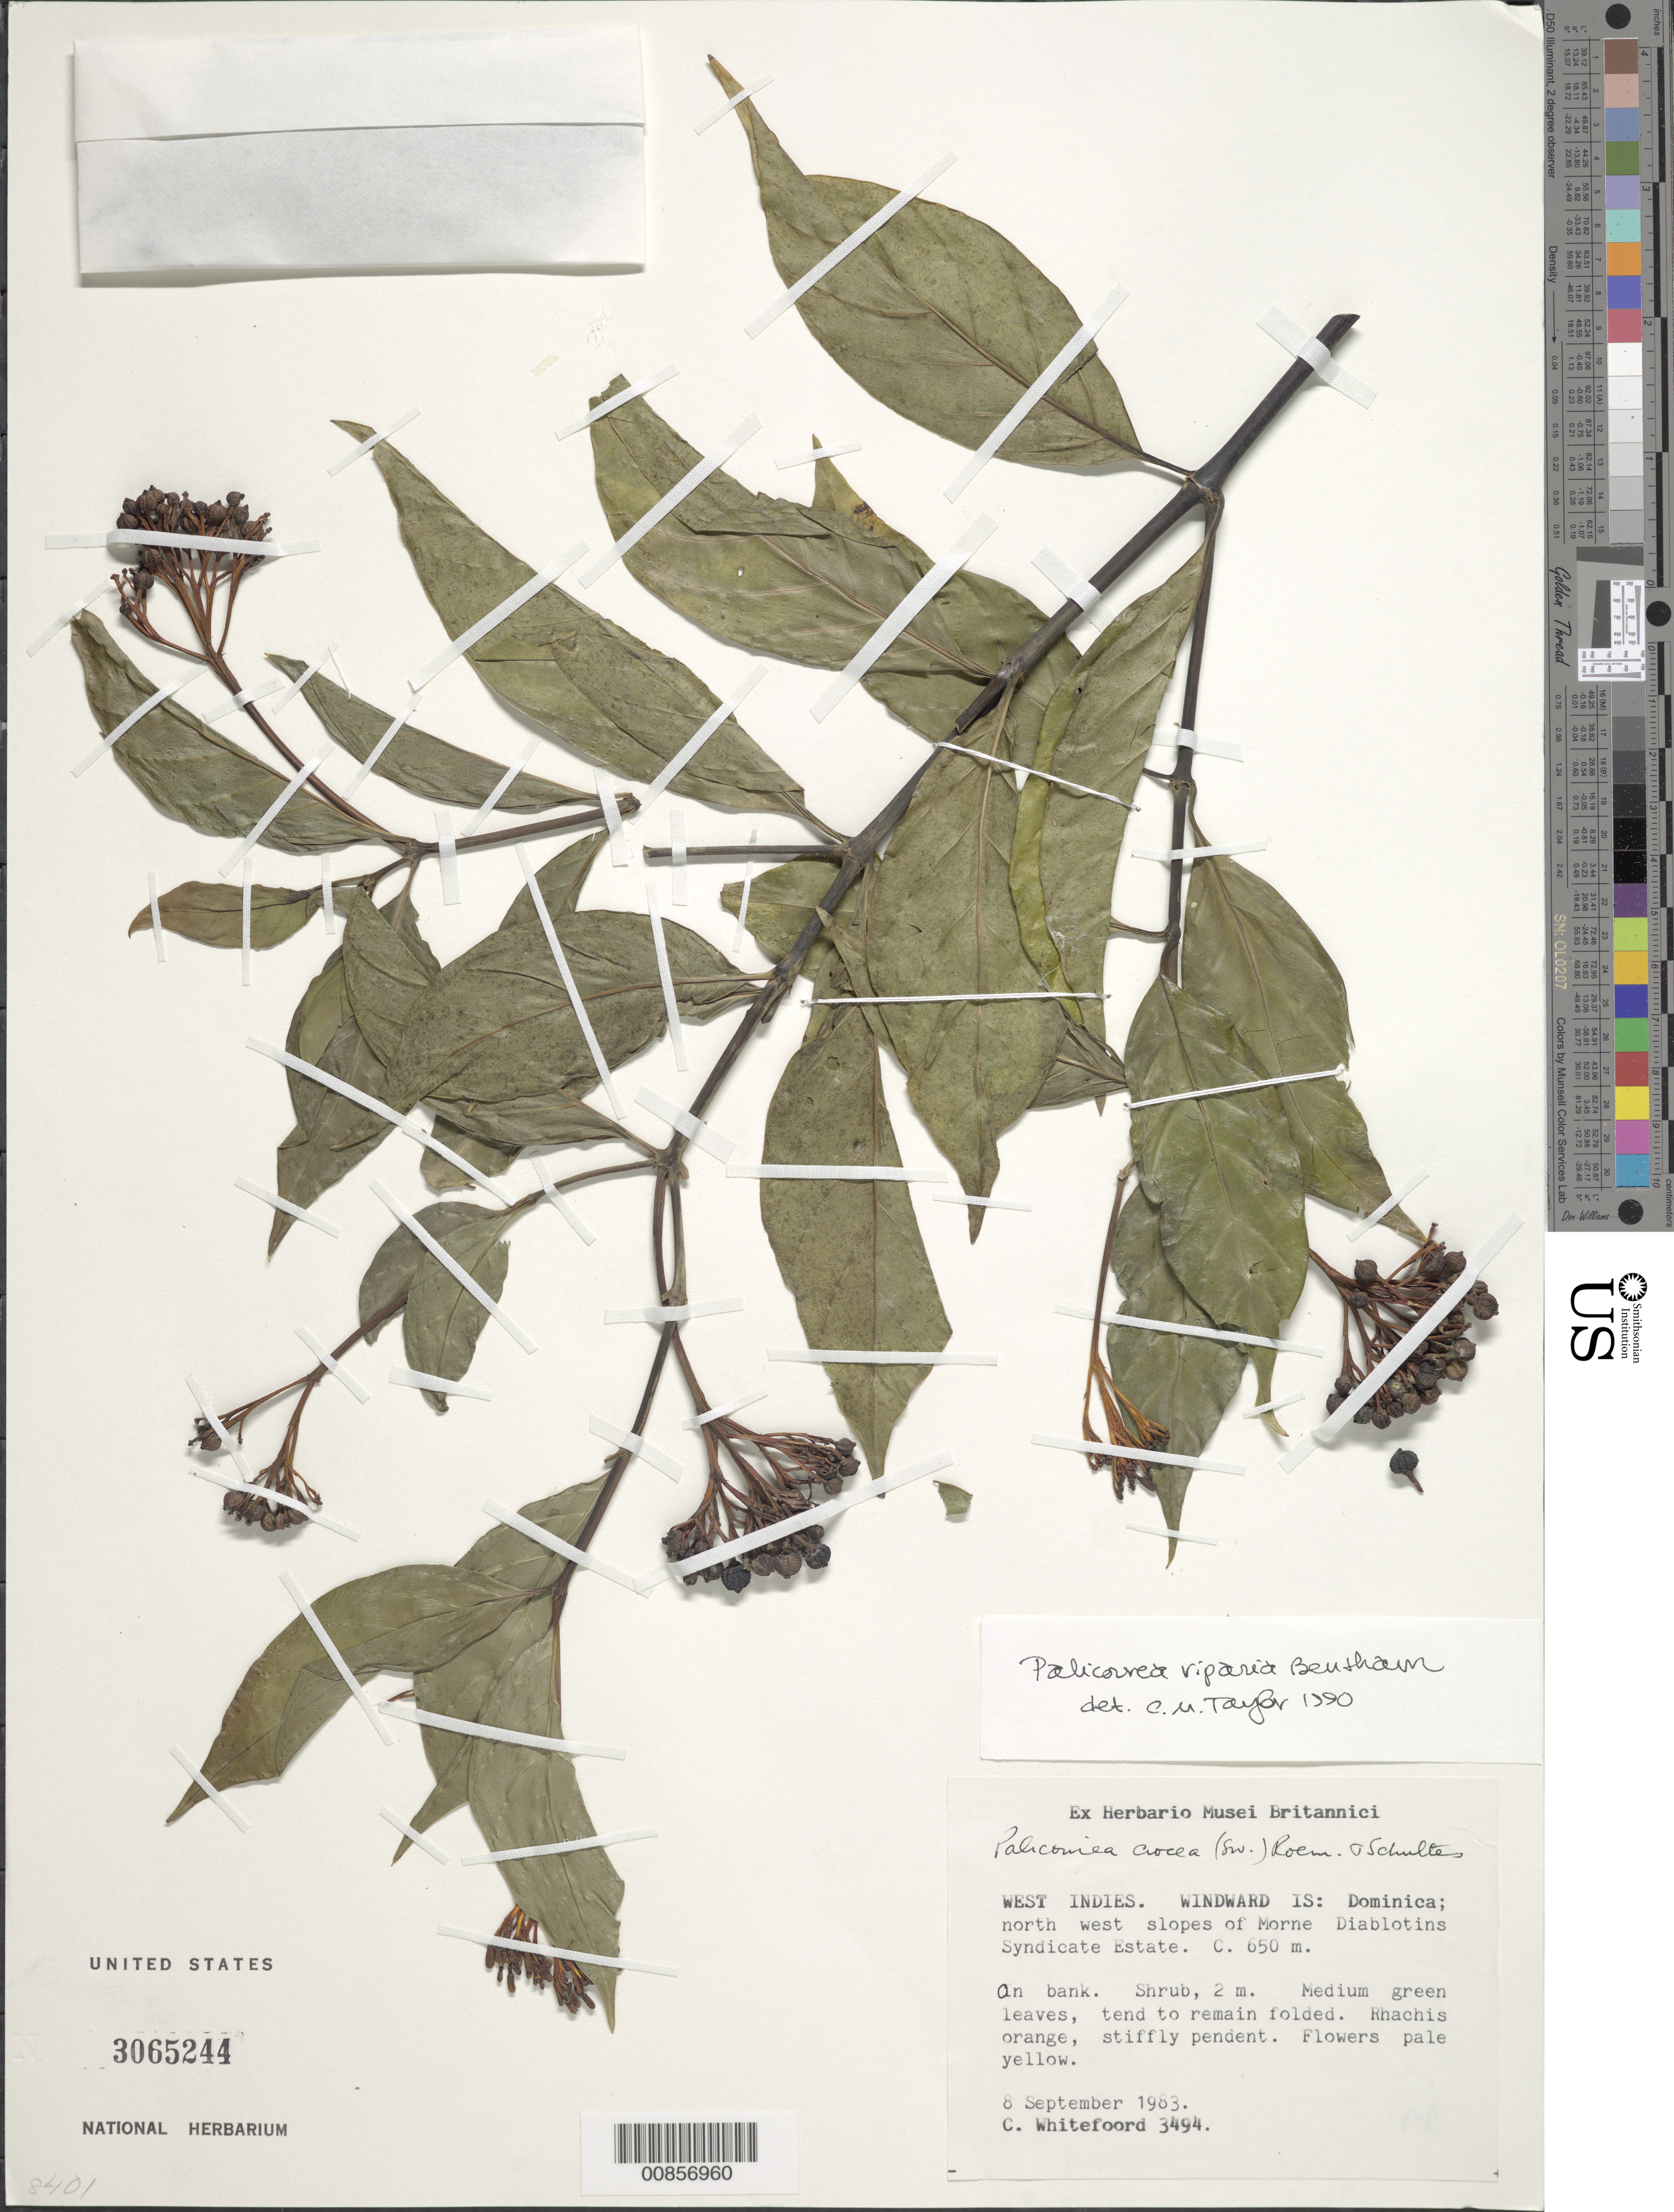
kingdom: Plantae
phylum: Tracheophyta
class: Magnoliopsida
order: Gentianales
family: Rubiaceae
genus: Palicourea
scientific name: Palicourea croceoides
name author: Desv. ex Ham.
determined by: Taylor, Charlotte M.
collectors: C. Whitefoord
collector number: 3494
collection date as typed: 08 Sep 1983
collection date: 1983-09-08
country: Dominica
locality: Northwest slopes of Morne Diablotins. Syndicate Estate.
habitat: On bank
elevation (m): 650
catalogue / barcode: US 3065244